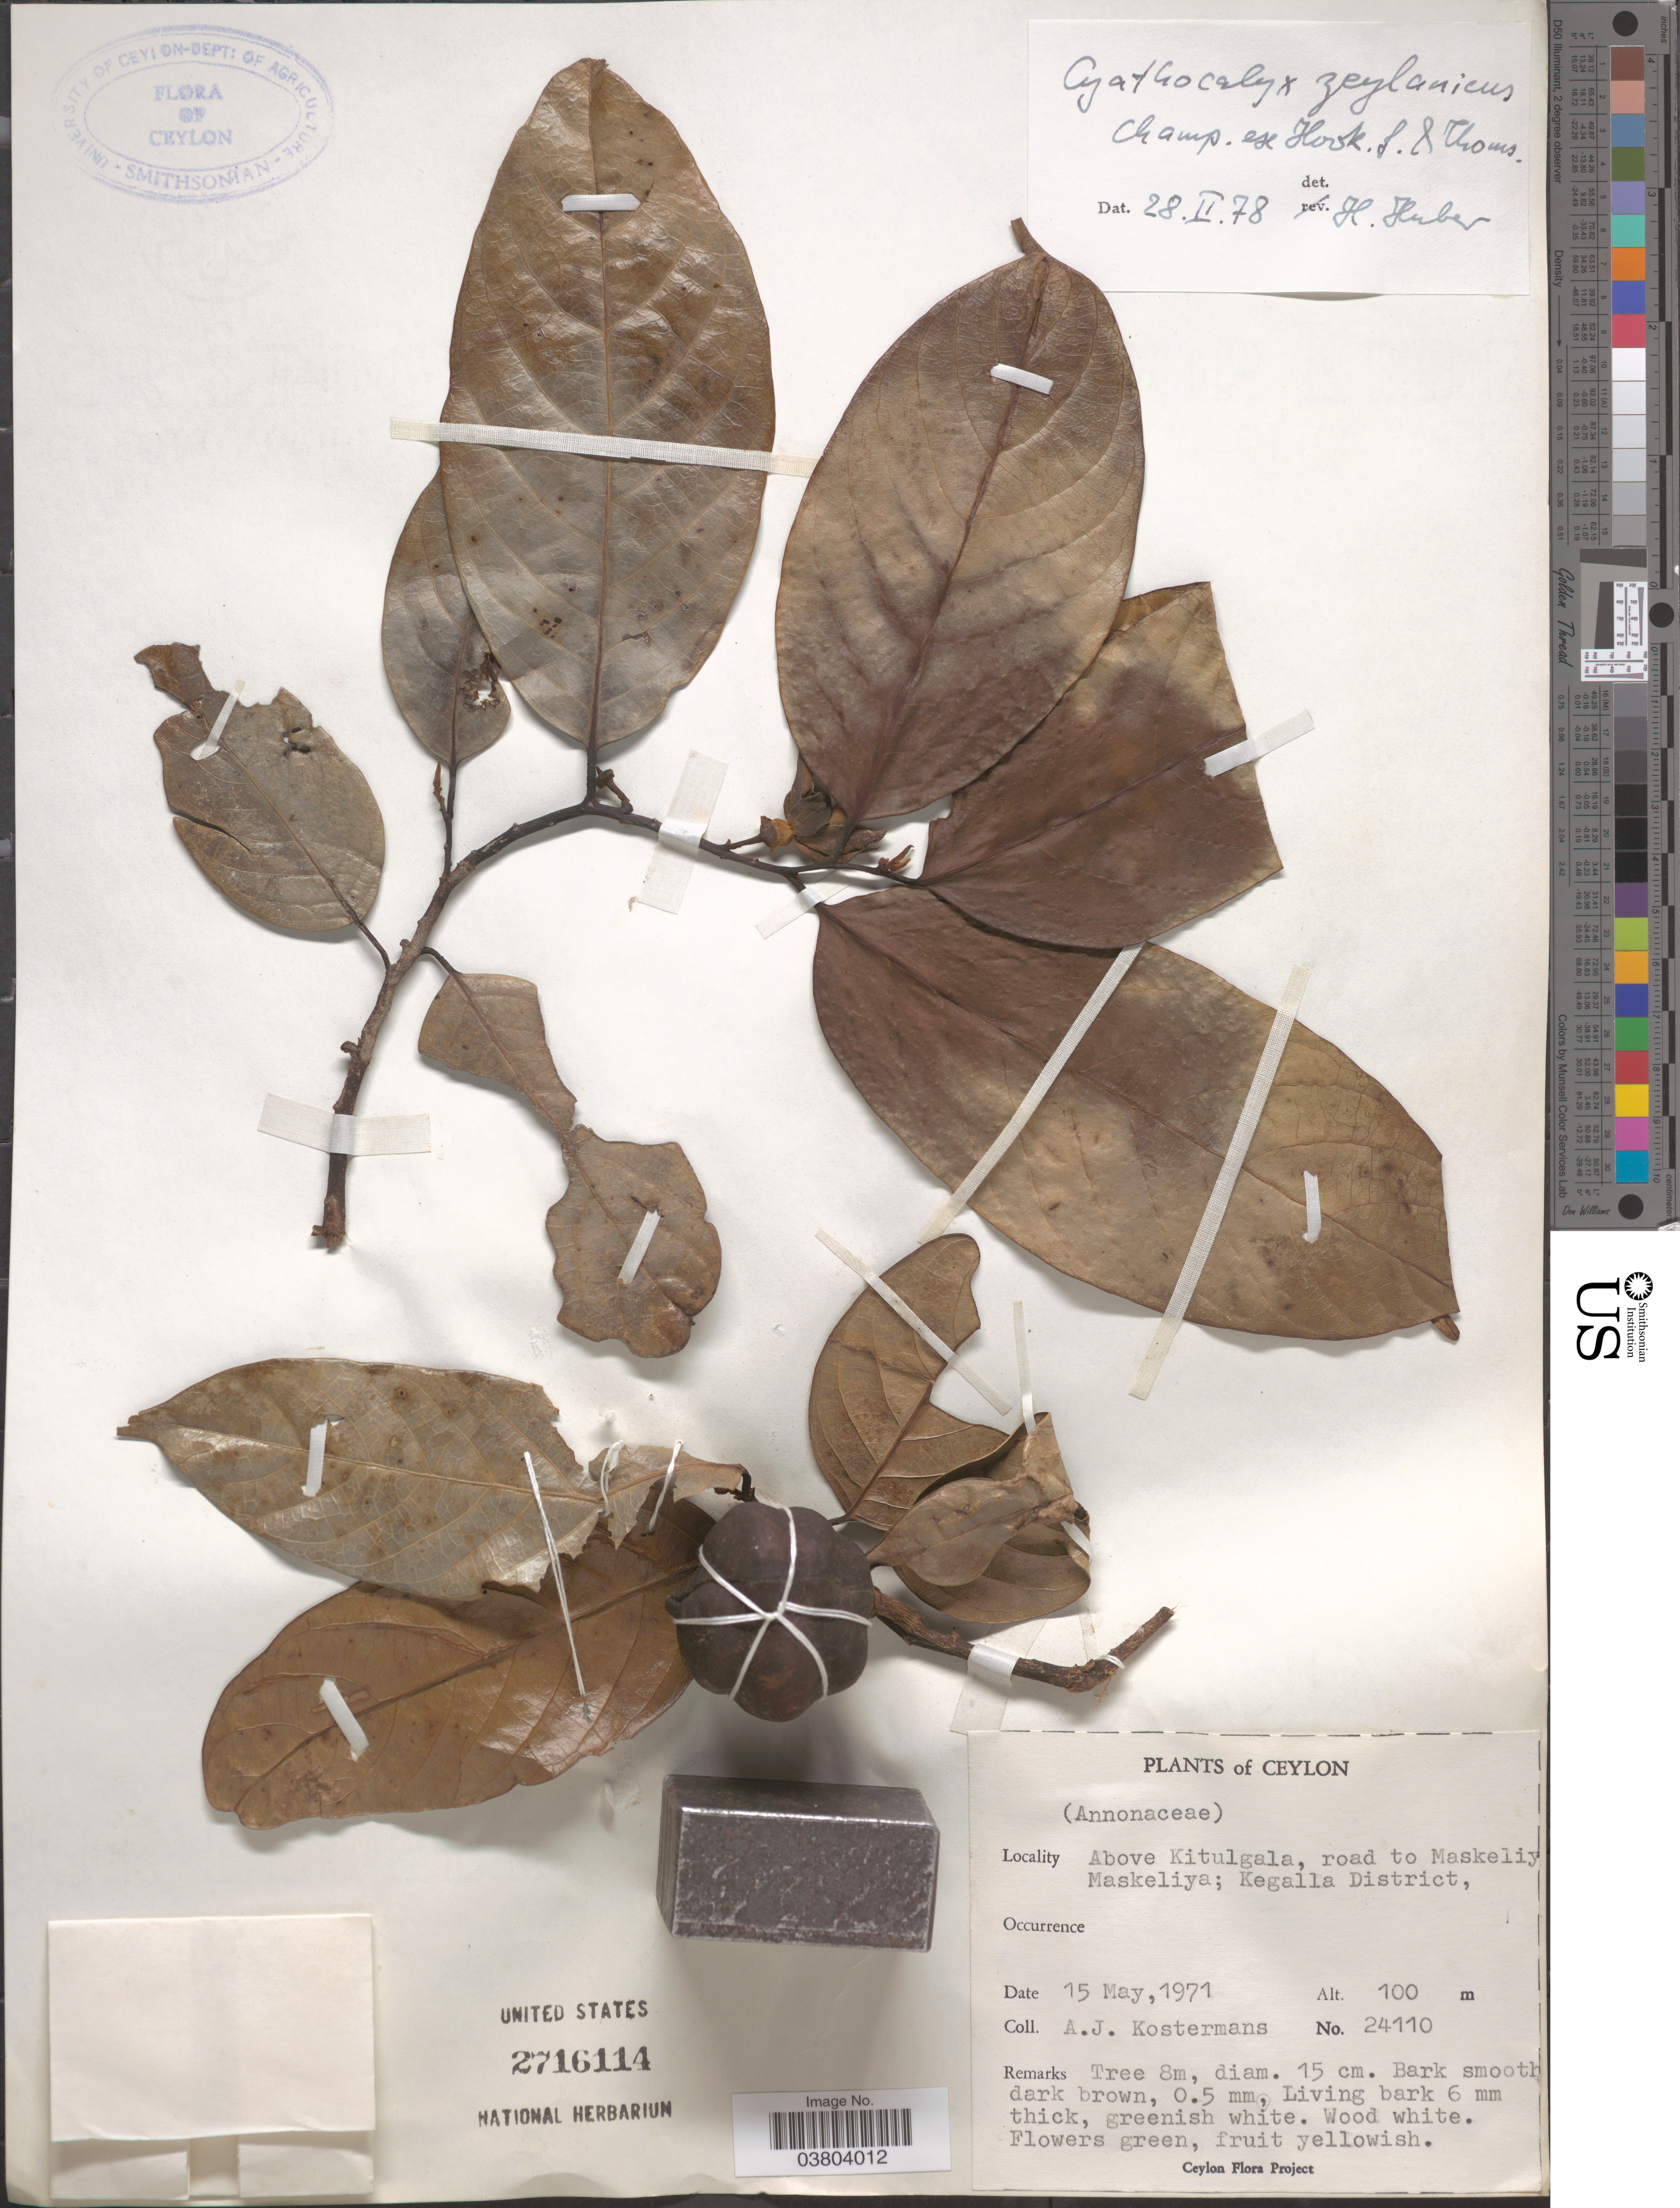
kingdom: Plantae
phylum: Tracheophyta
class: Magnoliopsida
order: Magnoliales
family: Annonaceae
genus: Cyathocalyx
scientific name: Cyathocalyx zeylanicus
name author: Champ. ex Hook. f. & Thomson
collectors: A. J. G. Kostermans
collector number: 24110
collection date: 1971-05-15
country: Sri Lanka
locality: Ceylon. Above Kitulgala, road to Maskeliy. Maskeliya; Kegalla District.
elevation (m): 100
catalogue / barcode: US 2716114